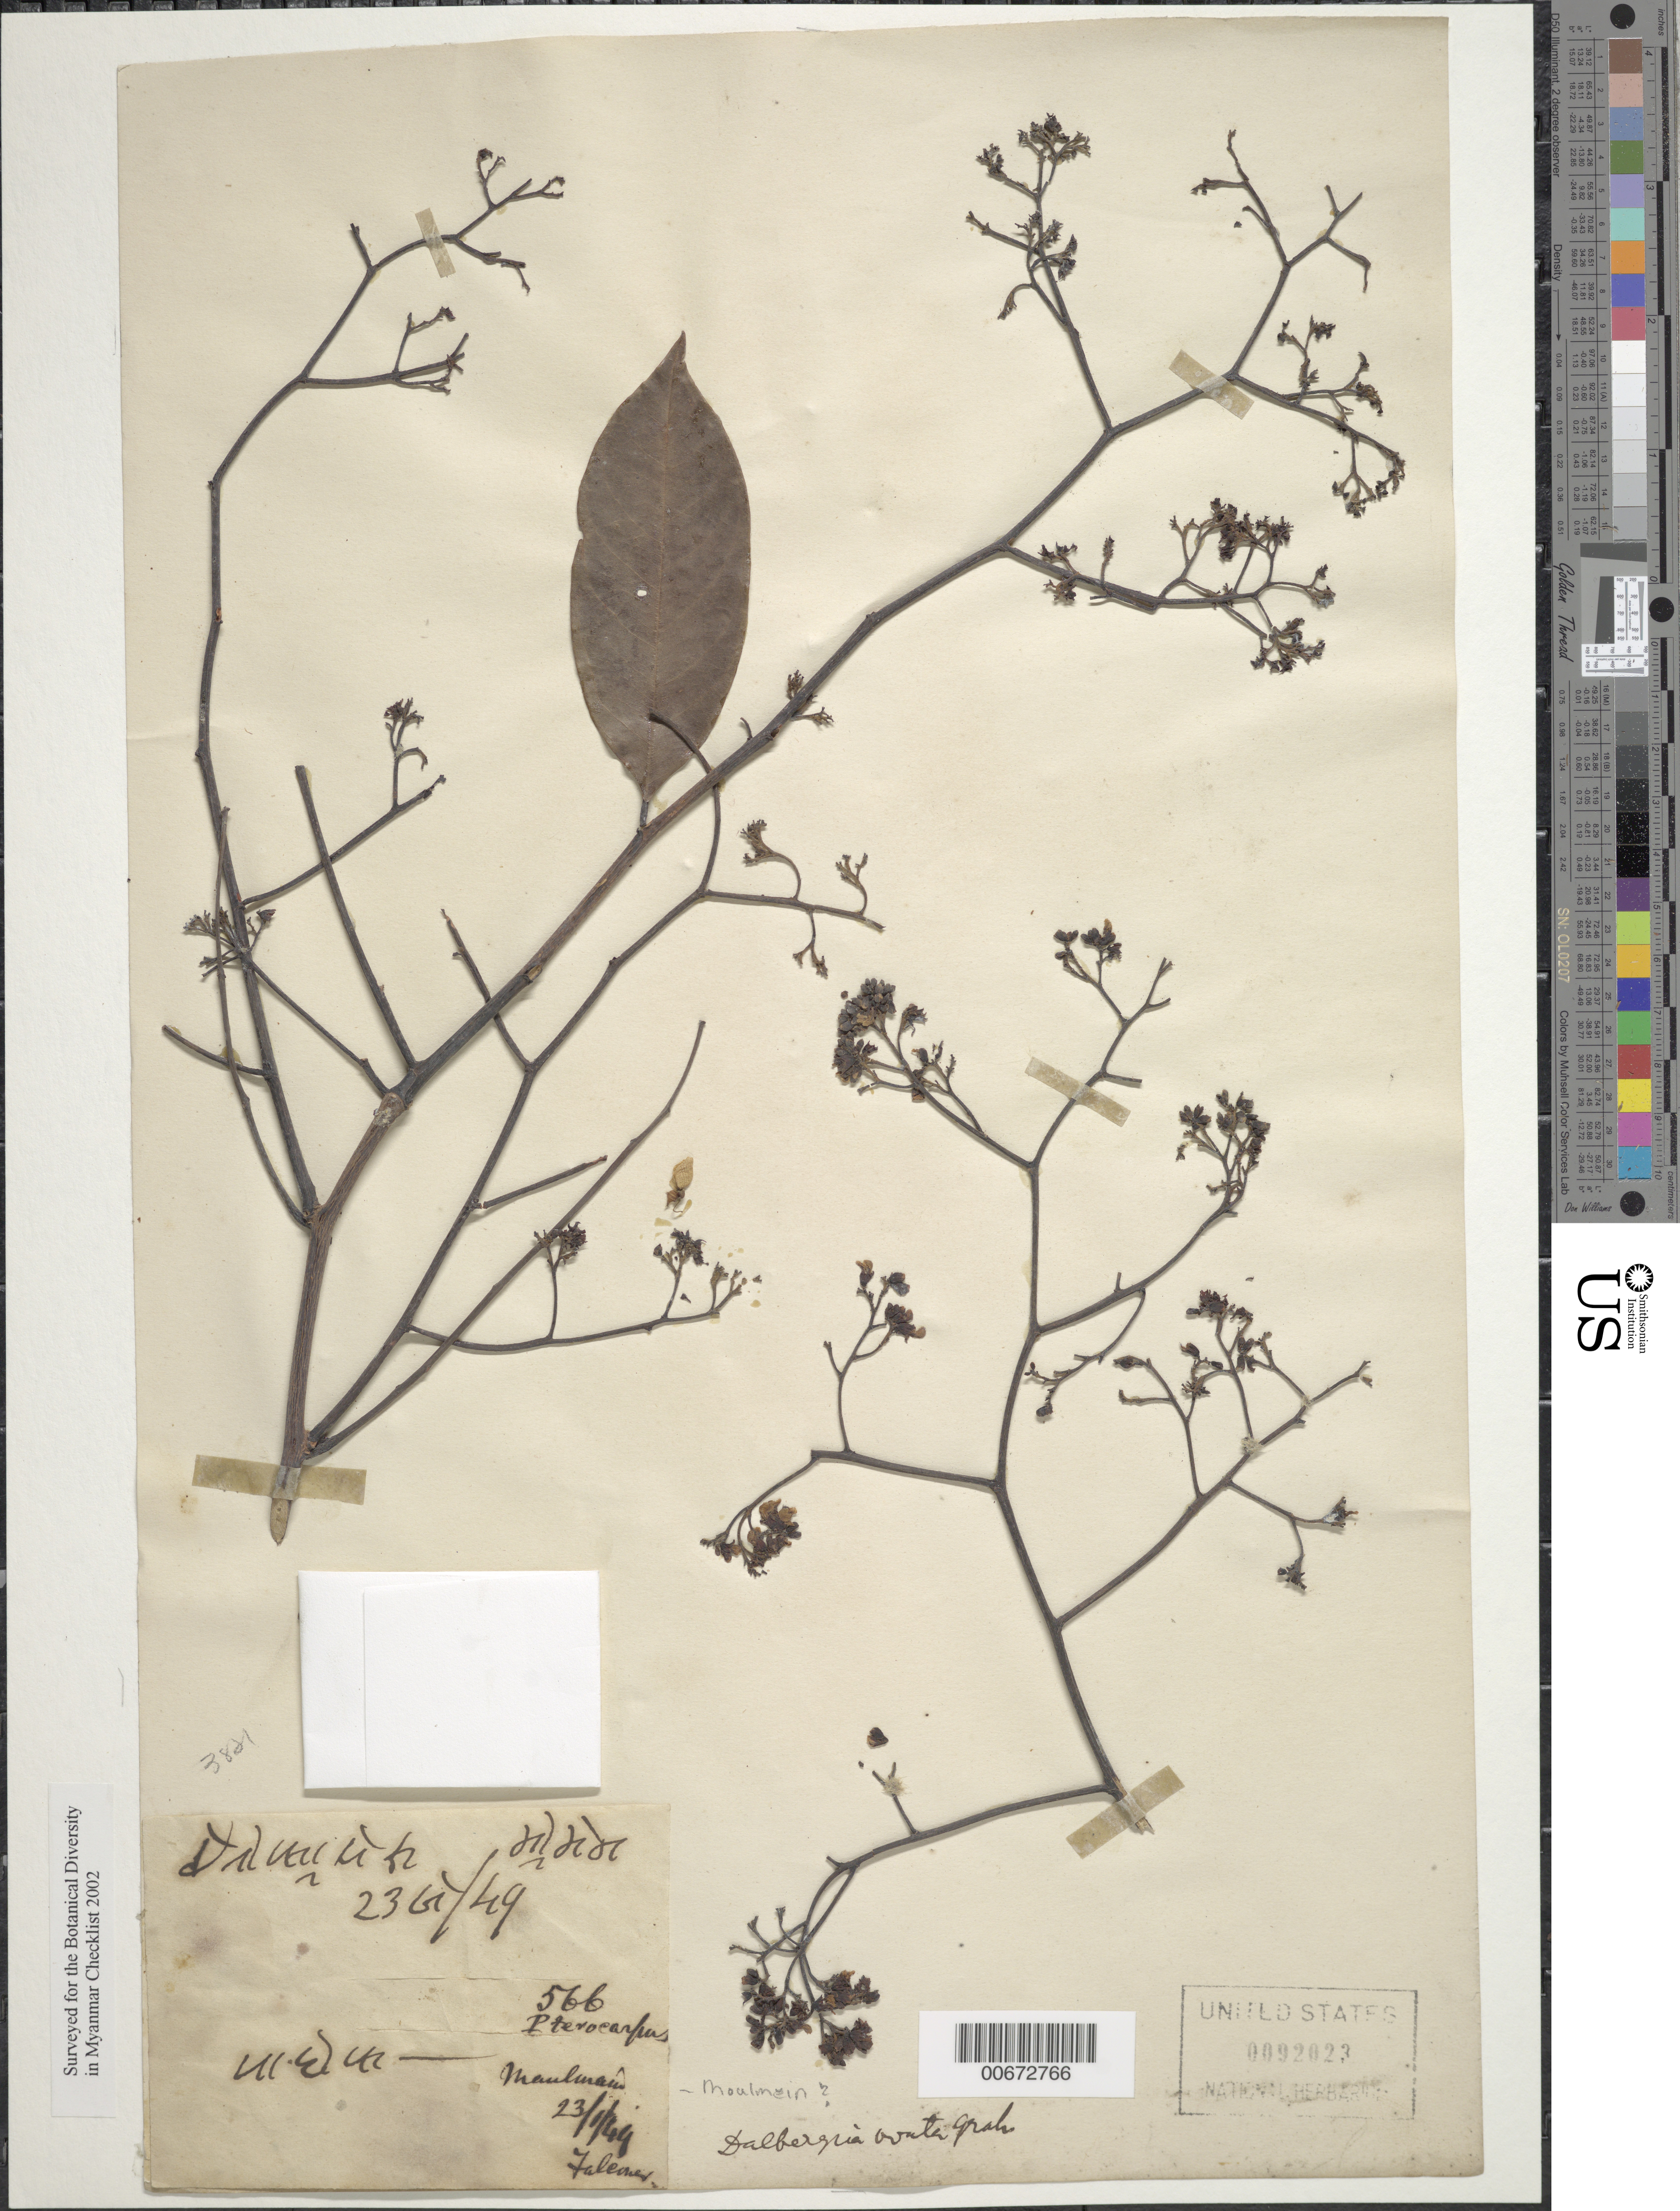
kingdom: Plantae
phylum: Tracheophyta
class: Magnoliopsida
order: Fabales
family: Fabaceae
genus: Dalbergia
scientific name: Dalbergia ovata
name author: Graham ex Benth.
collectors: H. Falconer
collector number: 566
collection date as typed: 23 Jan 1849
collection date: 1849-01-23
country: Myanmar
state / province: Mon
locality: Moulmein.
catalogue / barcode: US 92023